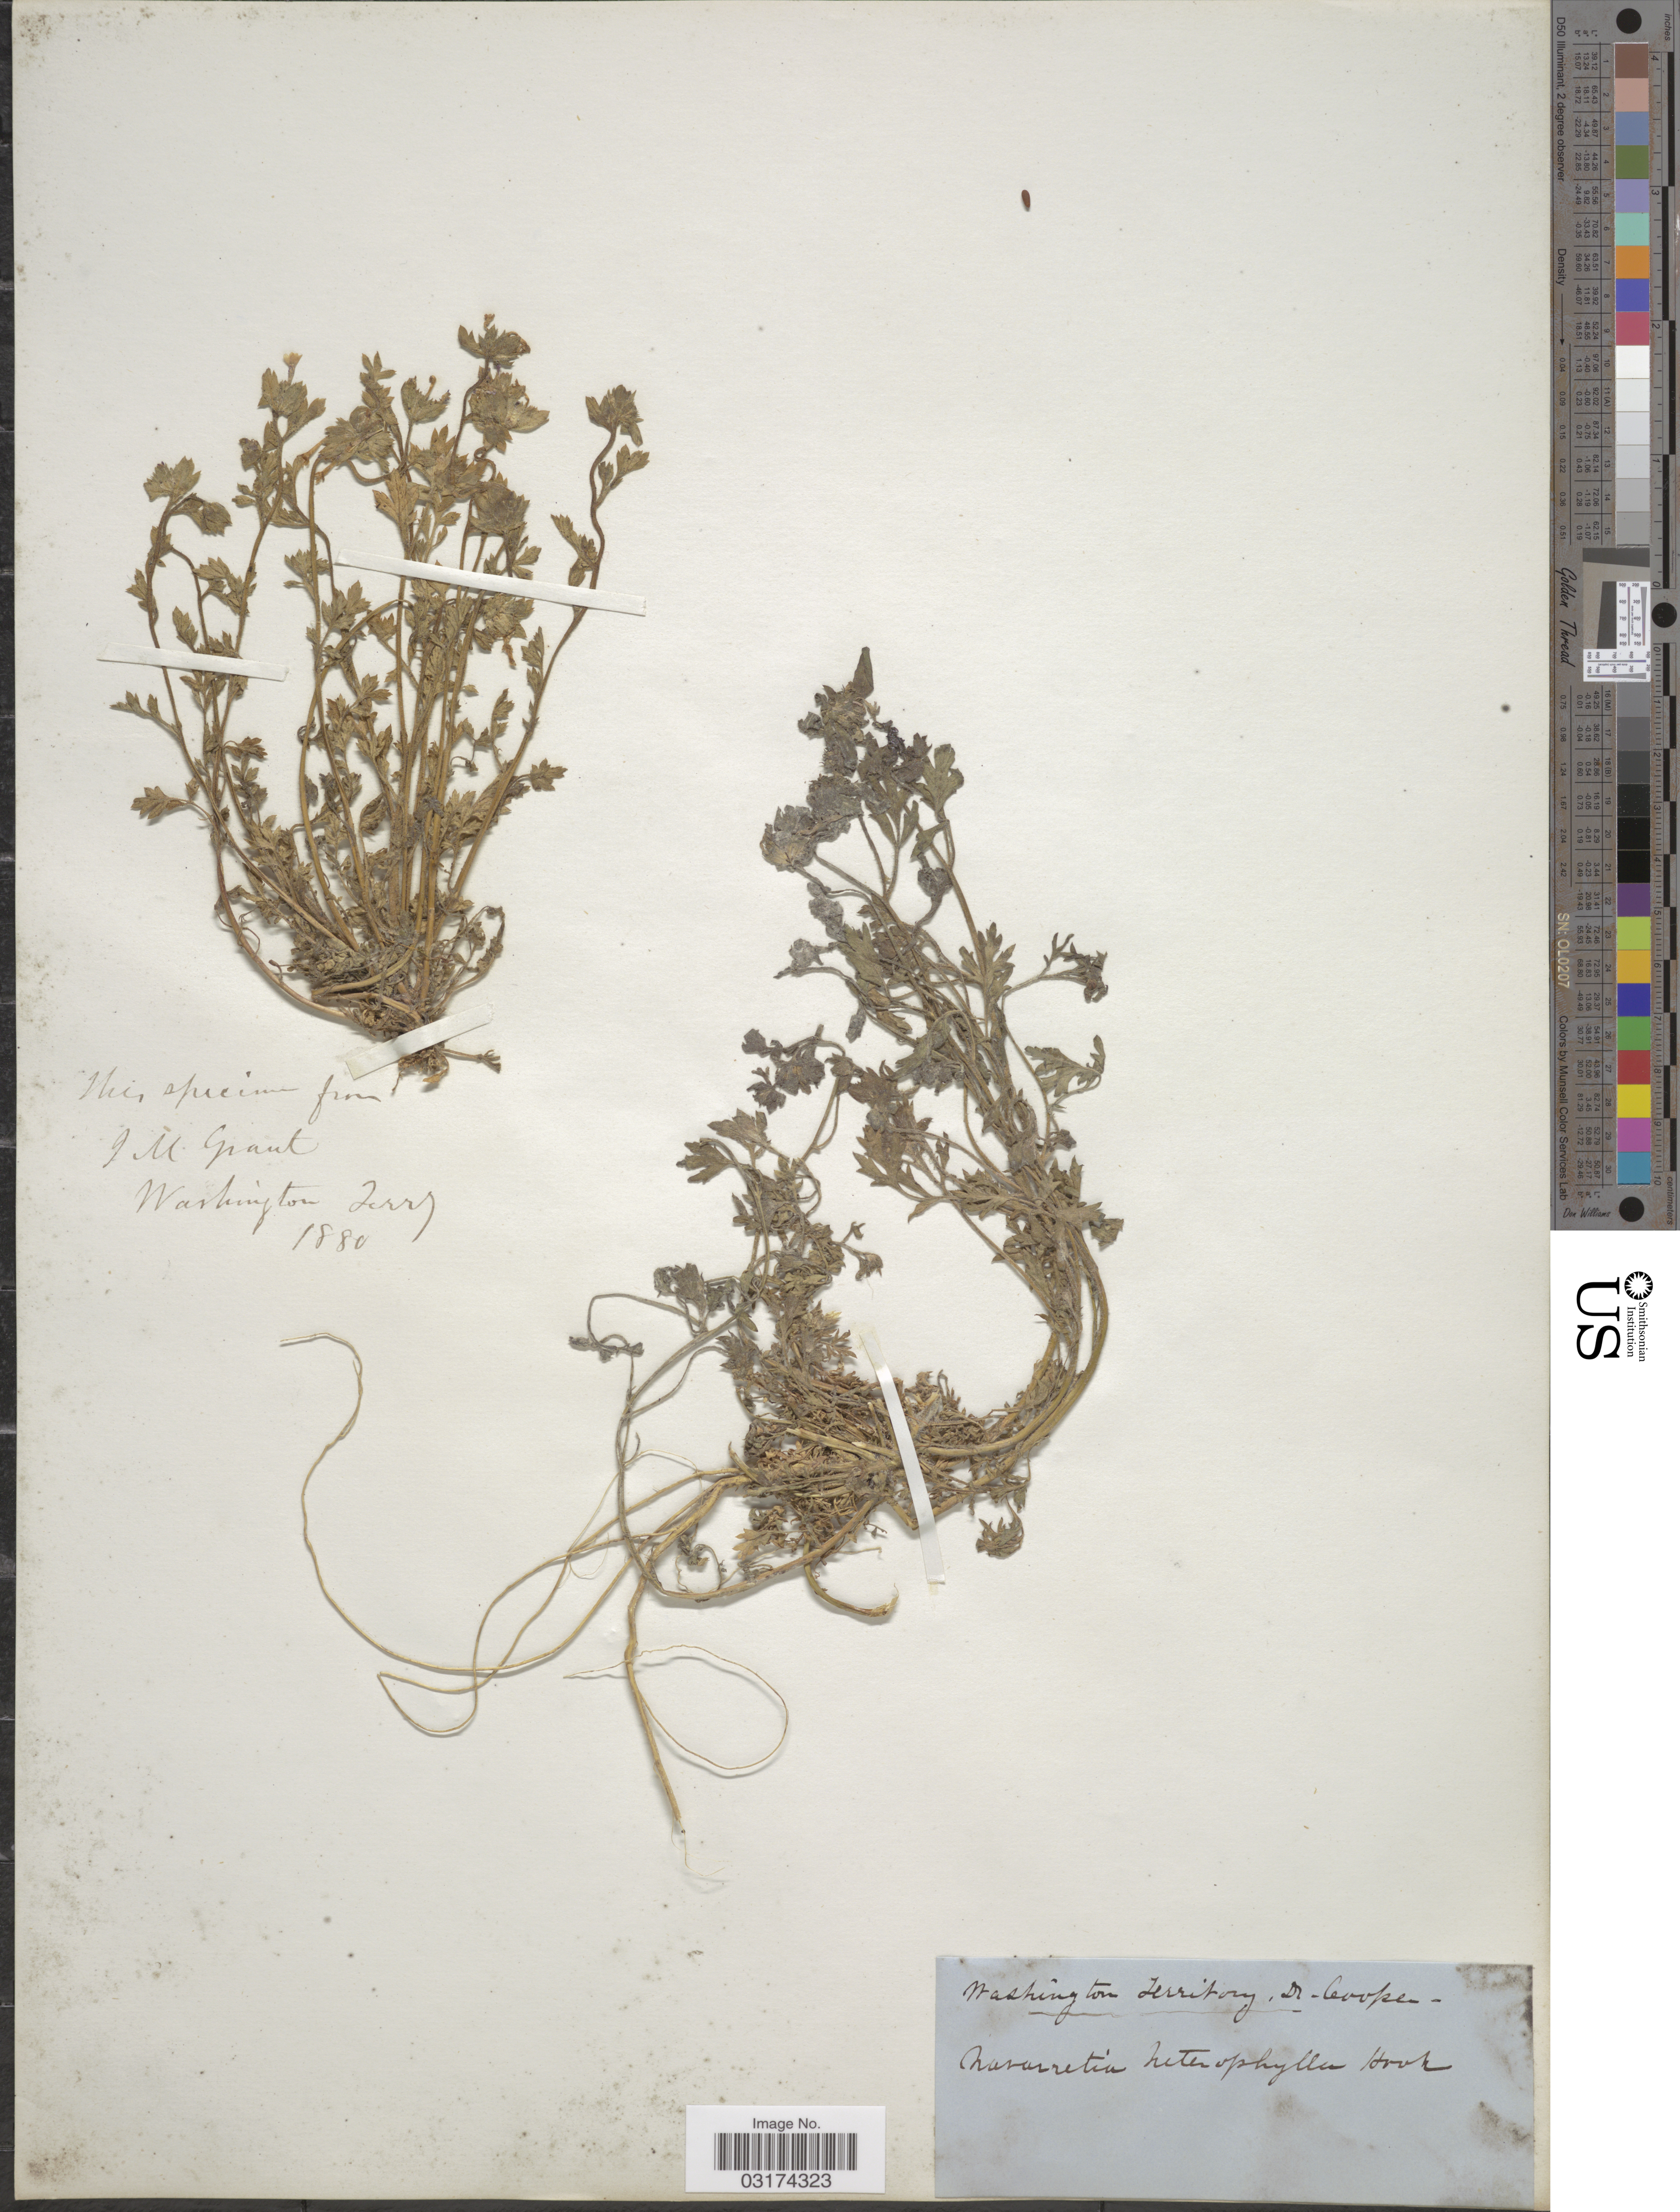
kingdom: Plantae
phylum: Tracheophyta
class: Magnoliopsida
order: Ericales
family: Polemoniaceae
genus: Collomia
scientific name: Collomia heterophylla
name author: Hook.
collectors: J. M. Grant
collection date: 1880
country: United States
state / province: Washington